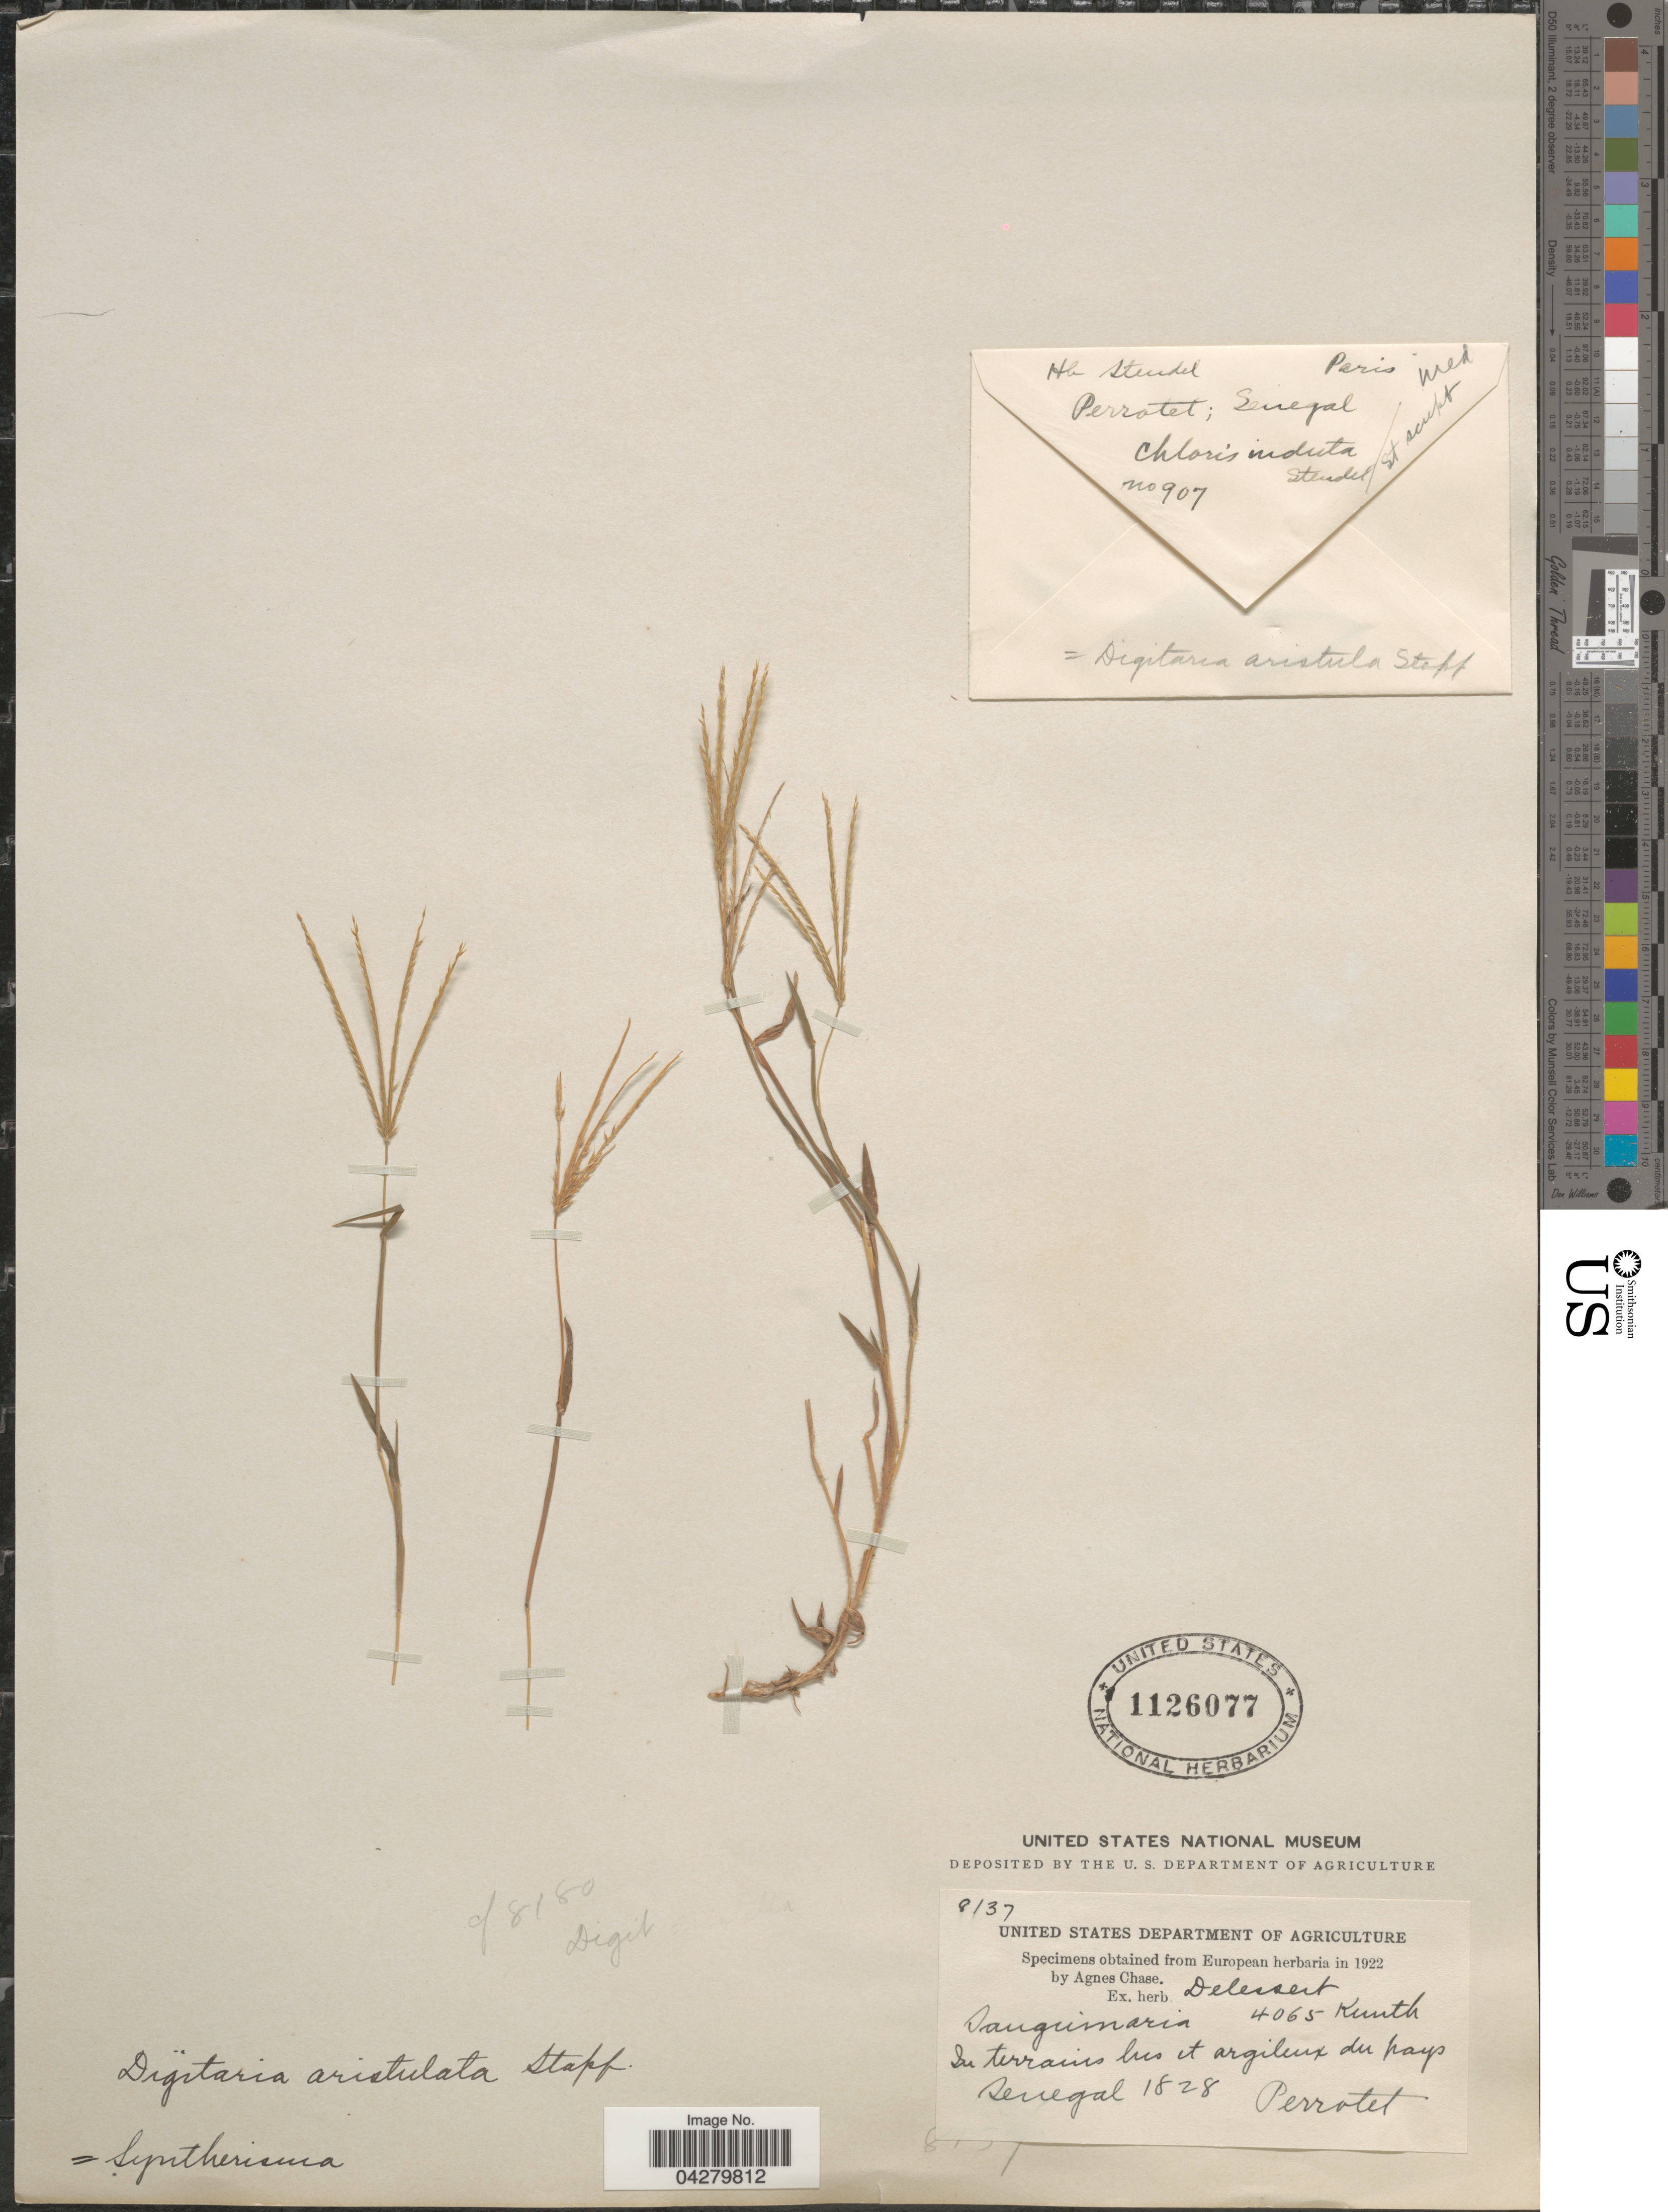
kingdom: Plantae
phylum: Tracheophyta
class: Liliopsida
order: Poales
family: Poaceae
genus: Digitaria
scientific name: Digitaria aristulata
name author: (Steud.) Stapf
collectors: Perrotet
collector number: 8137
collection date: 1828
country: Senegal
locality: In terrains lus et argileux du pays.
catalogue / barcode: US 1126077